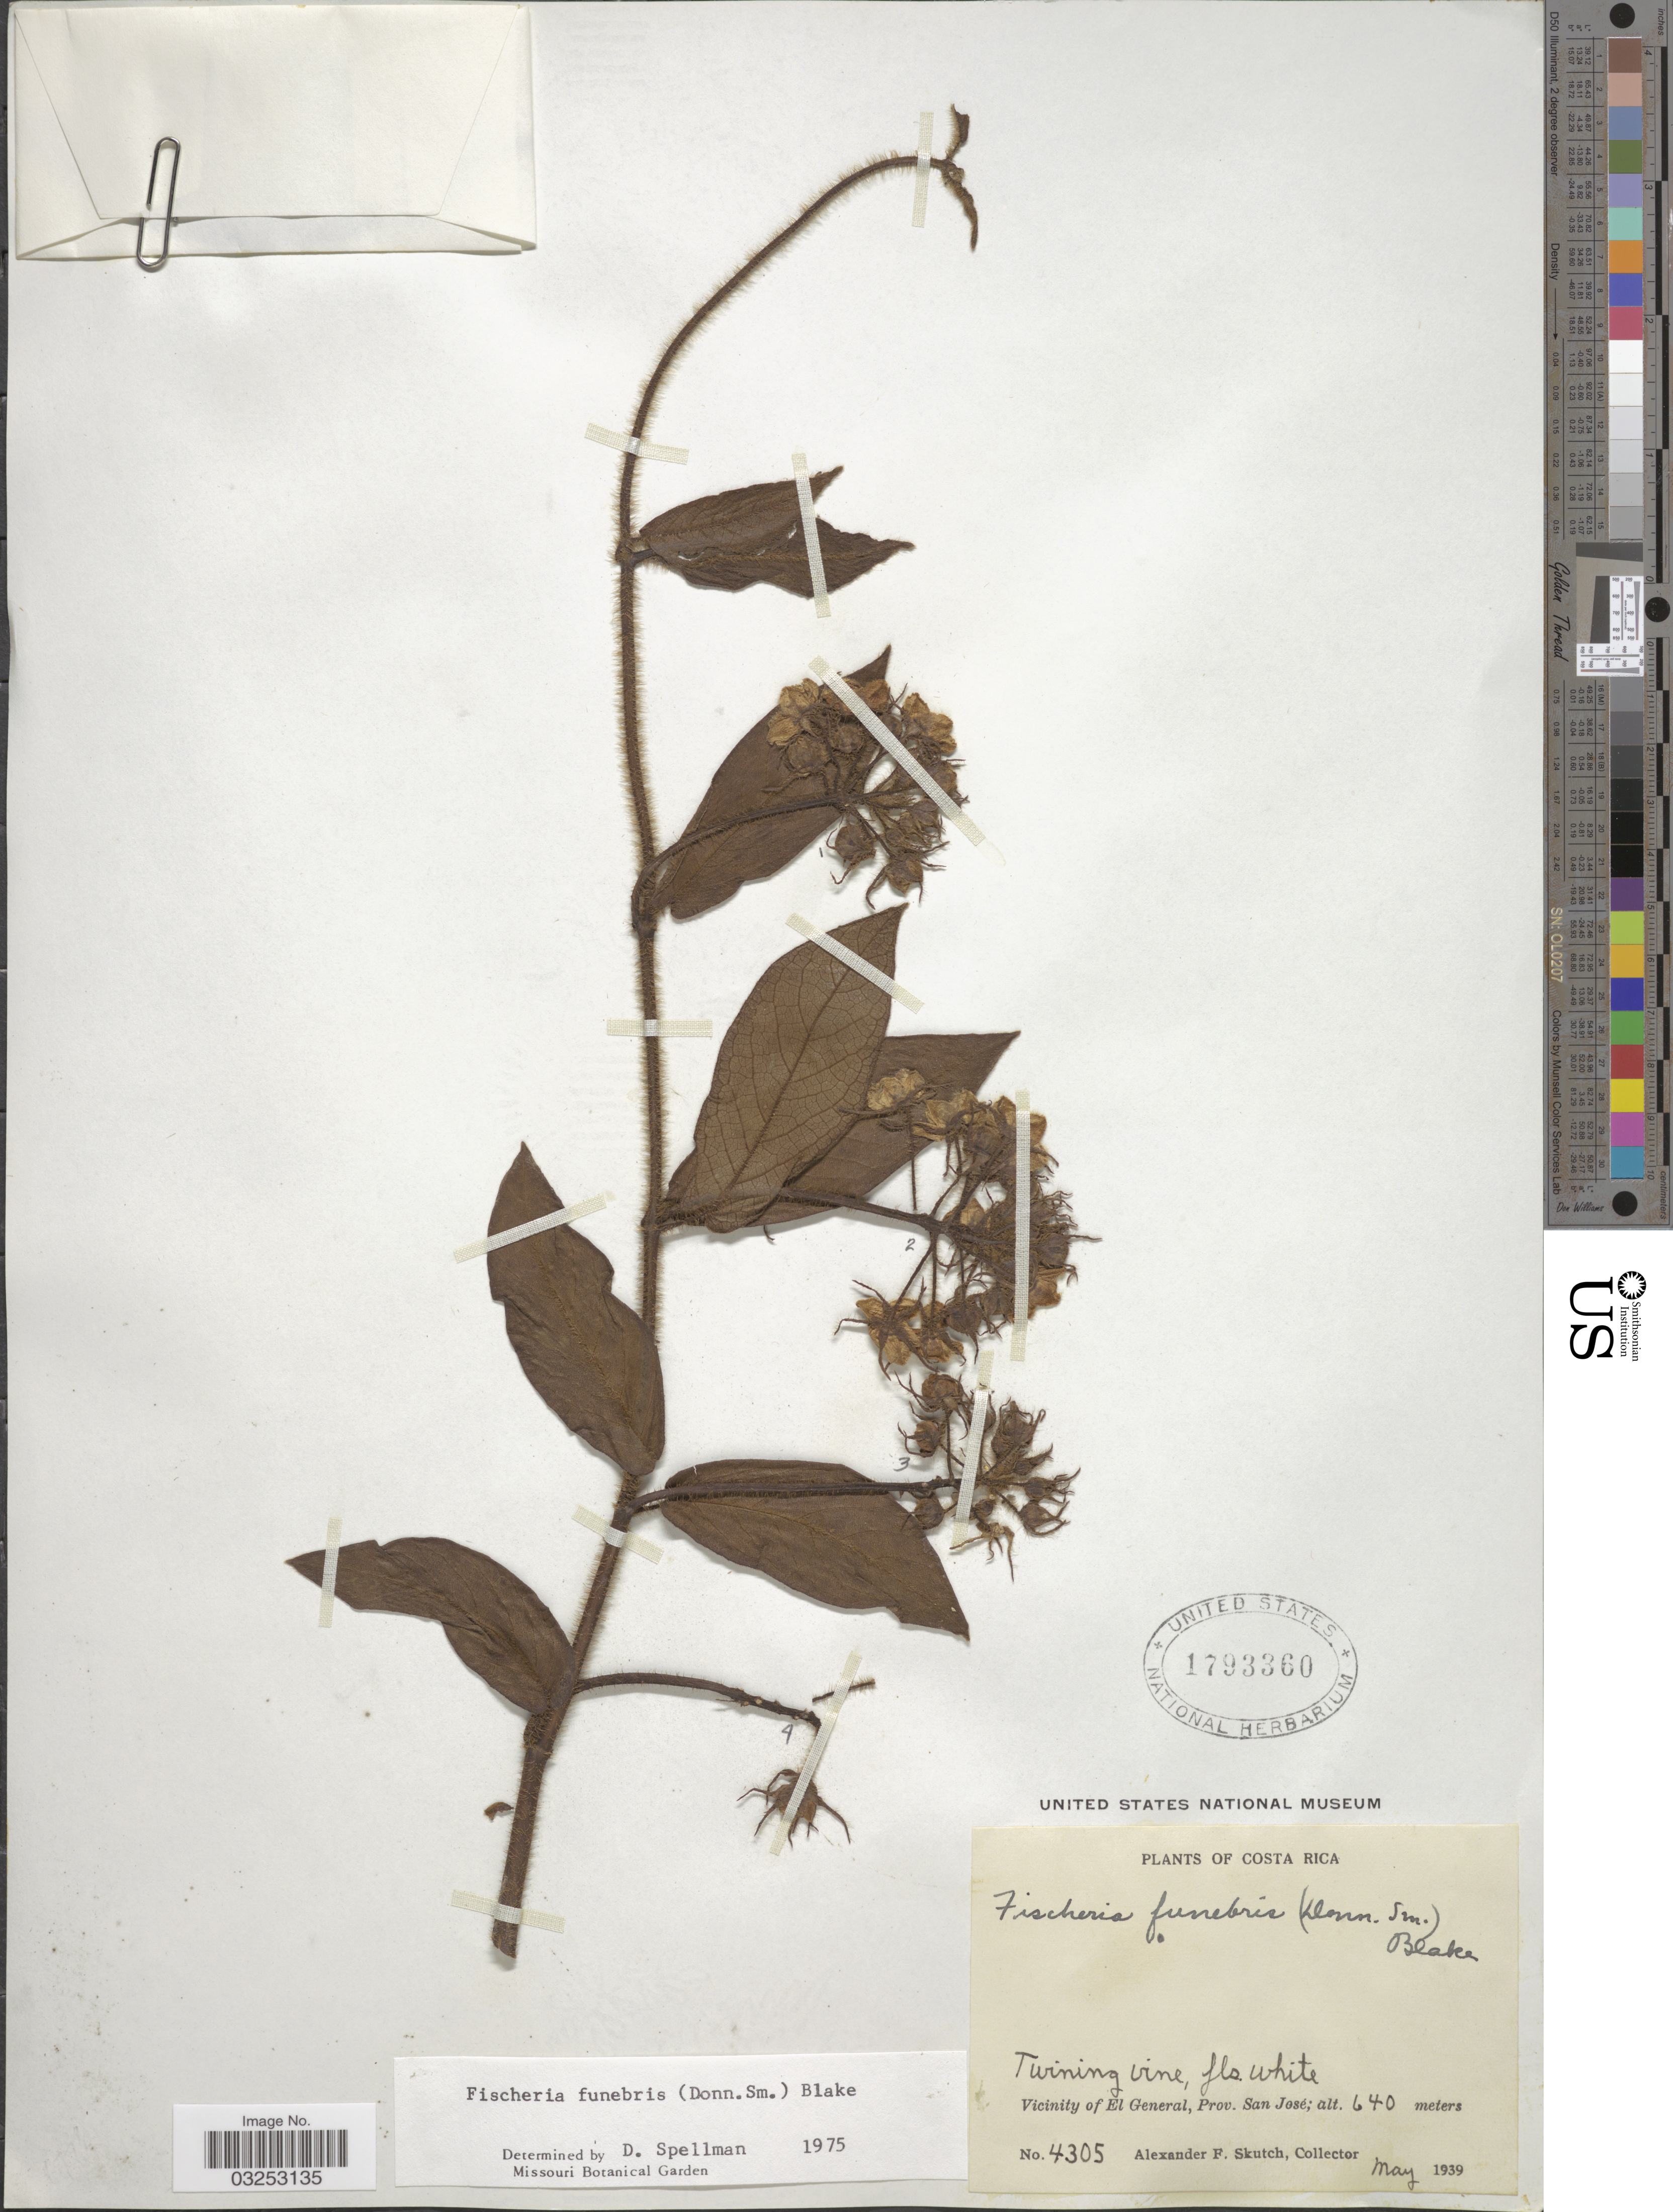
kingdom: Plantae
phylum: Tracheophyta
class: Magnoliopsida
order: Gentianales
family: Apocynaceae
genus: Fischeria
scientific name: Fischeria funebris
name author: (Donn. Sm.) S.F. Blake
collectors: A. F. Skutch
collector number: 4305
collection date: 1939-05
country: Costa Rica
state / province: San José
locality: Vicinity of El General, Prov. San José.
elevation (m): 640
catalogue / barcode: US 1793360